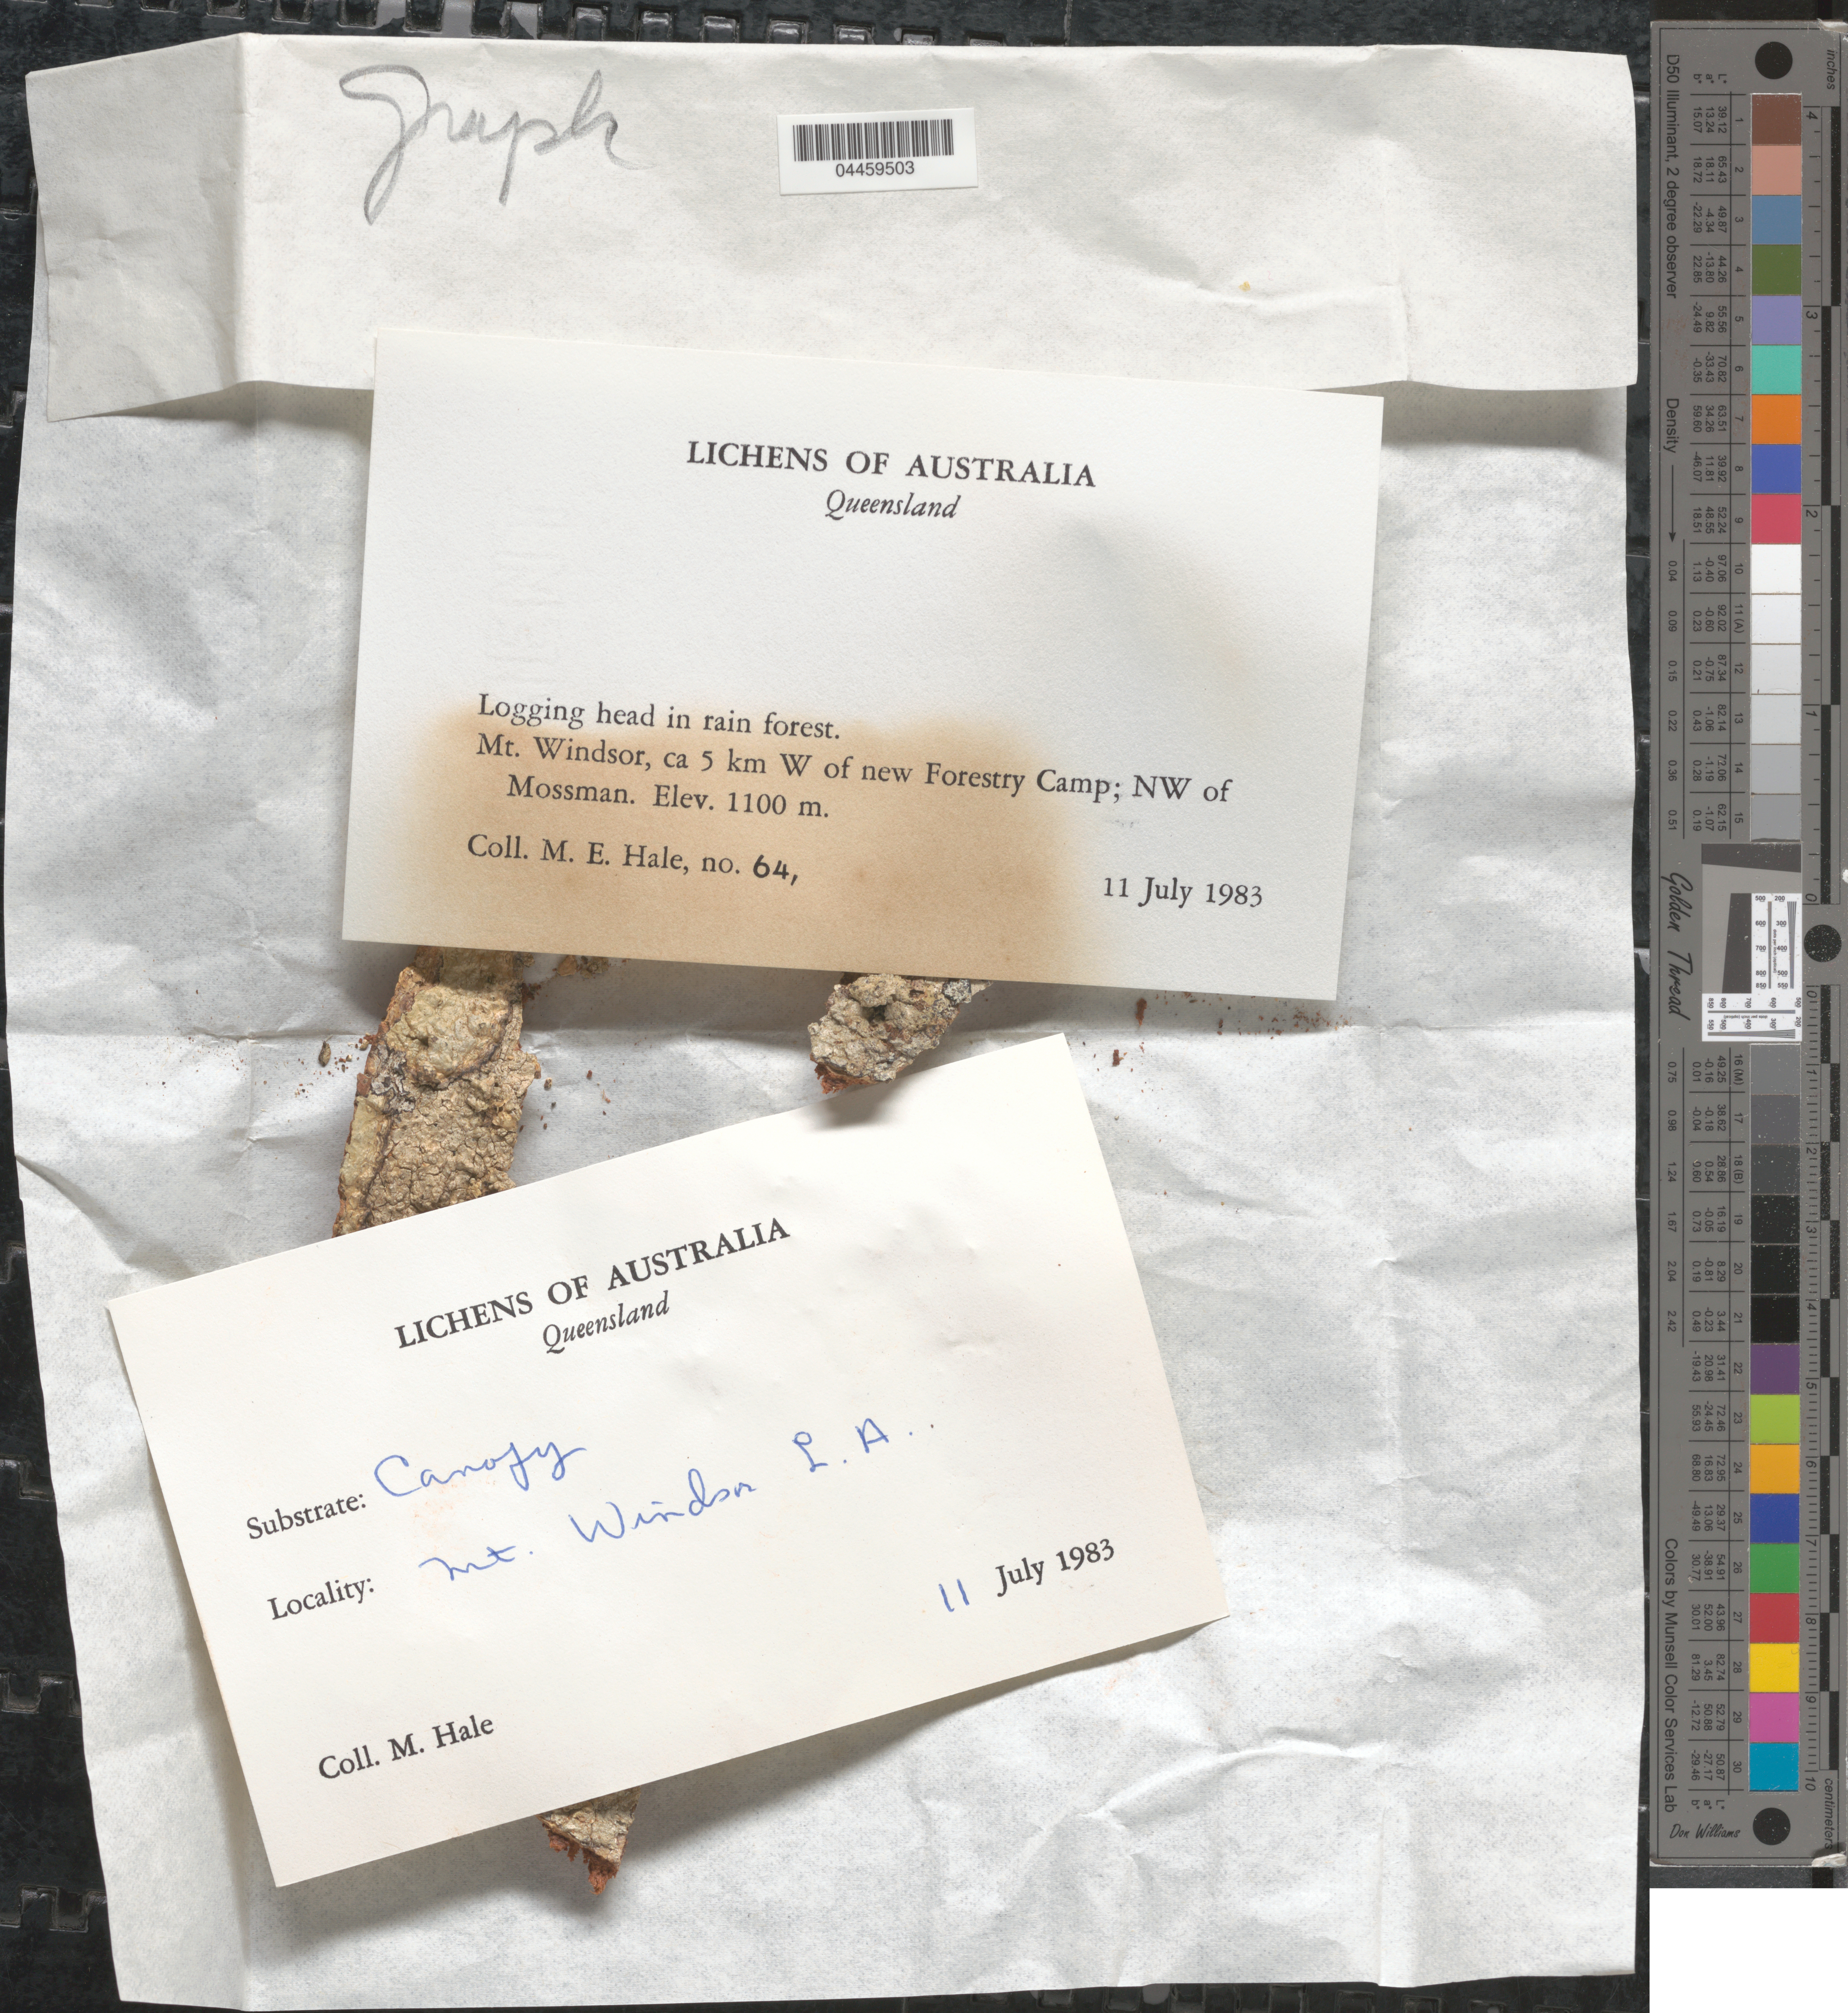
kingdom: Fungi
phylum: Ascomycota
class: Lecanoromycetes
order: Ostropales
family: Graphidaceae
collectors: M. Hale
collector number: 64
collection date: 1983-07-11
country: Australia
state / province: Queensland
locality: Logging head in rain forest. Mt. Windsor, ca 5 km W of new Forestry Camp; NW of Mossman.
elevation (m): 1100